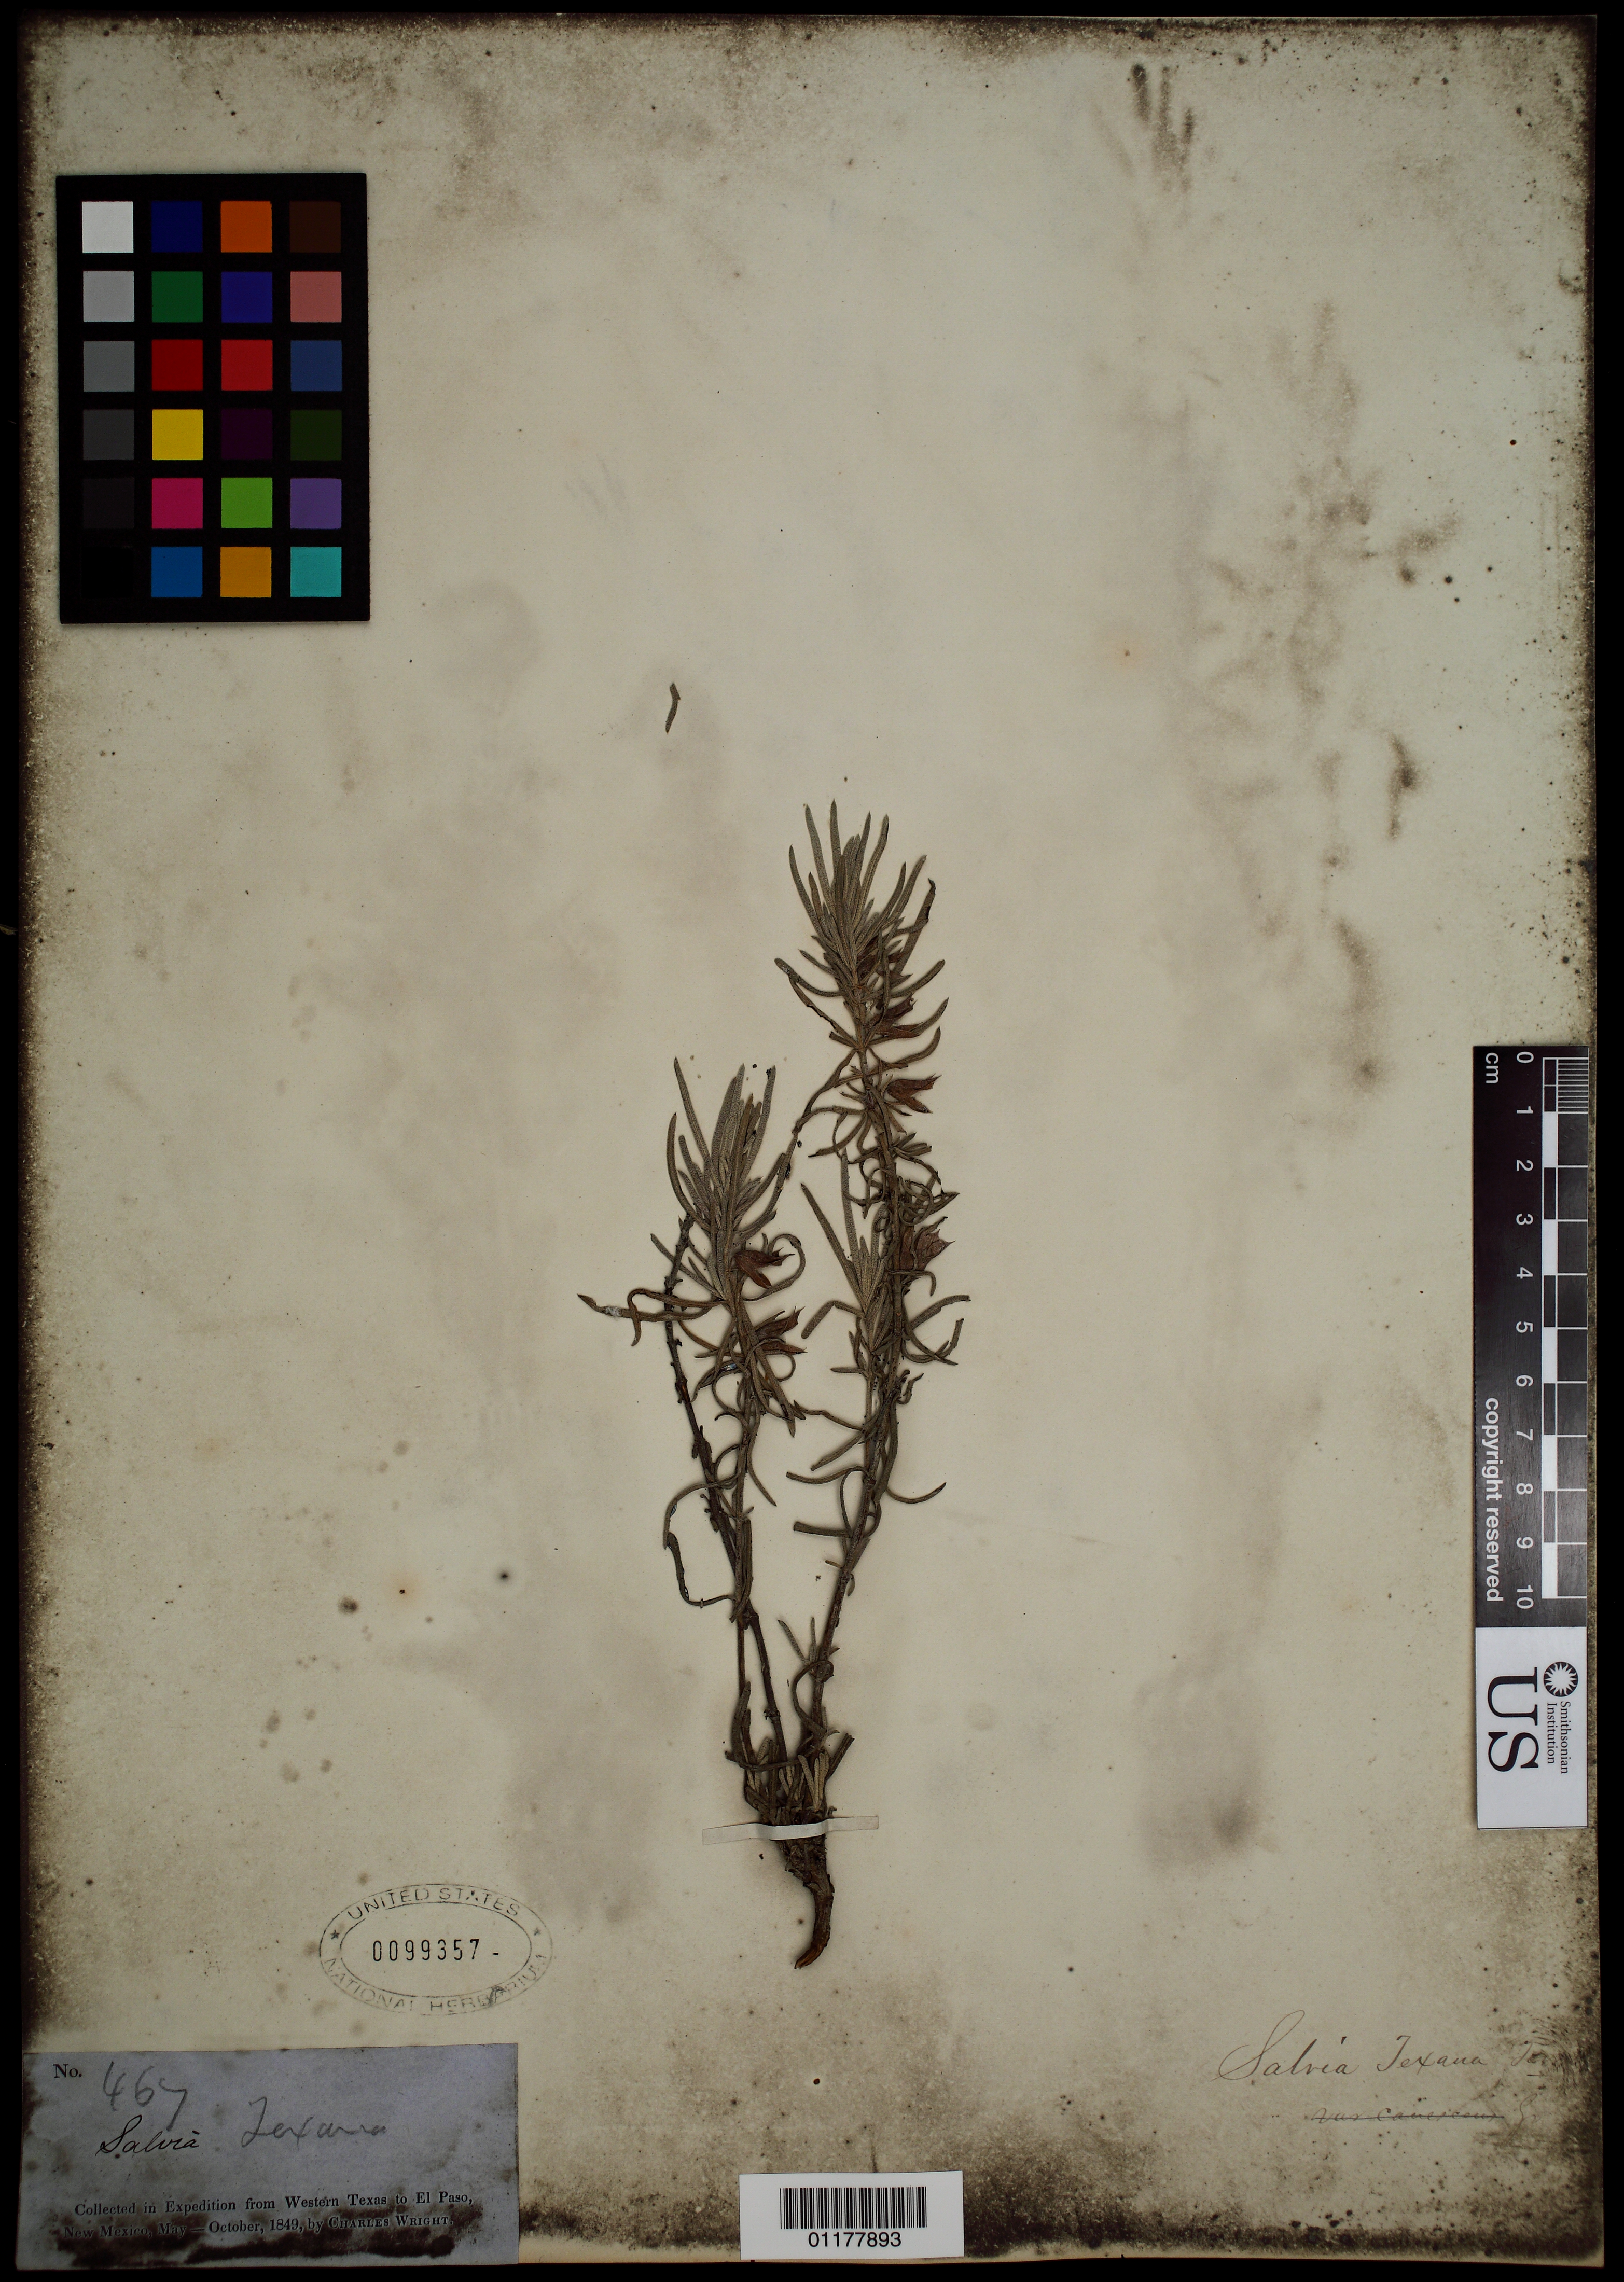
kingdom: Plantae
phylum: Tracheophyta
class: Magnoliopsida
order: Lamiales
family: Lamiaceae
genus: Salvia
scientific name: Salvia texana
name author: (Scheele) Torr.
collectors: C. Wright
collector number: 467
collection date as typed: May 1849 to -- Oct 1849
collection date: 1849-05/1849-10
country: United States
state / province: New Mexico / Texas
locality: from Western Texas to El Paso, New Mexico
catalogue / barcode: US 99357